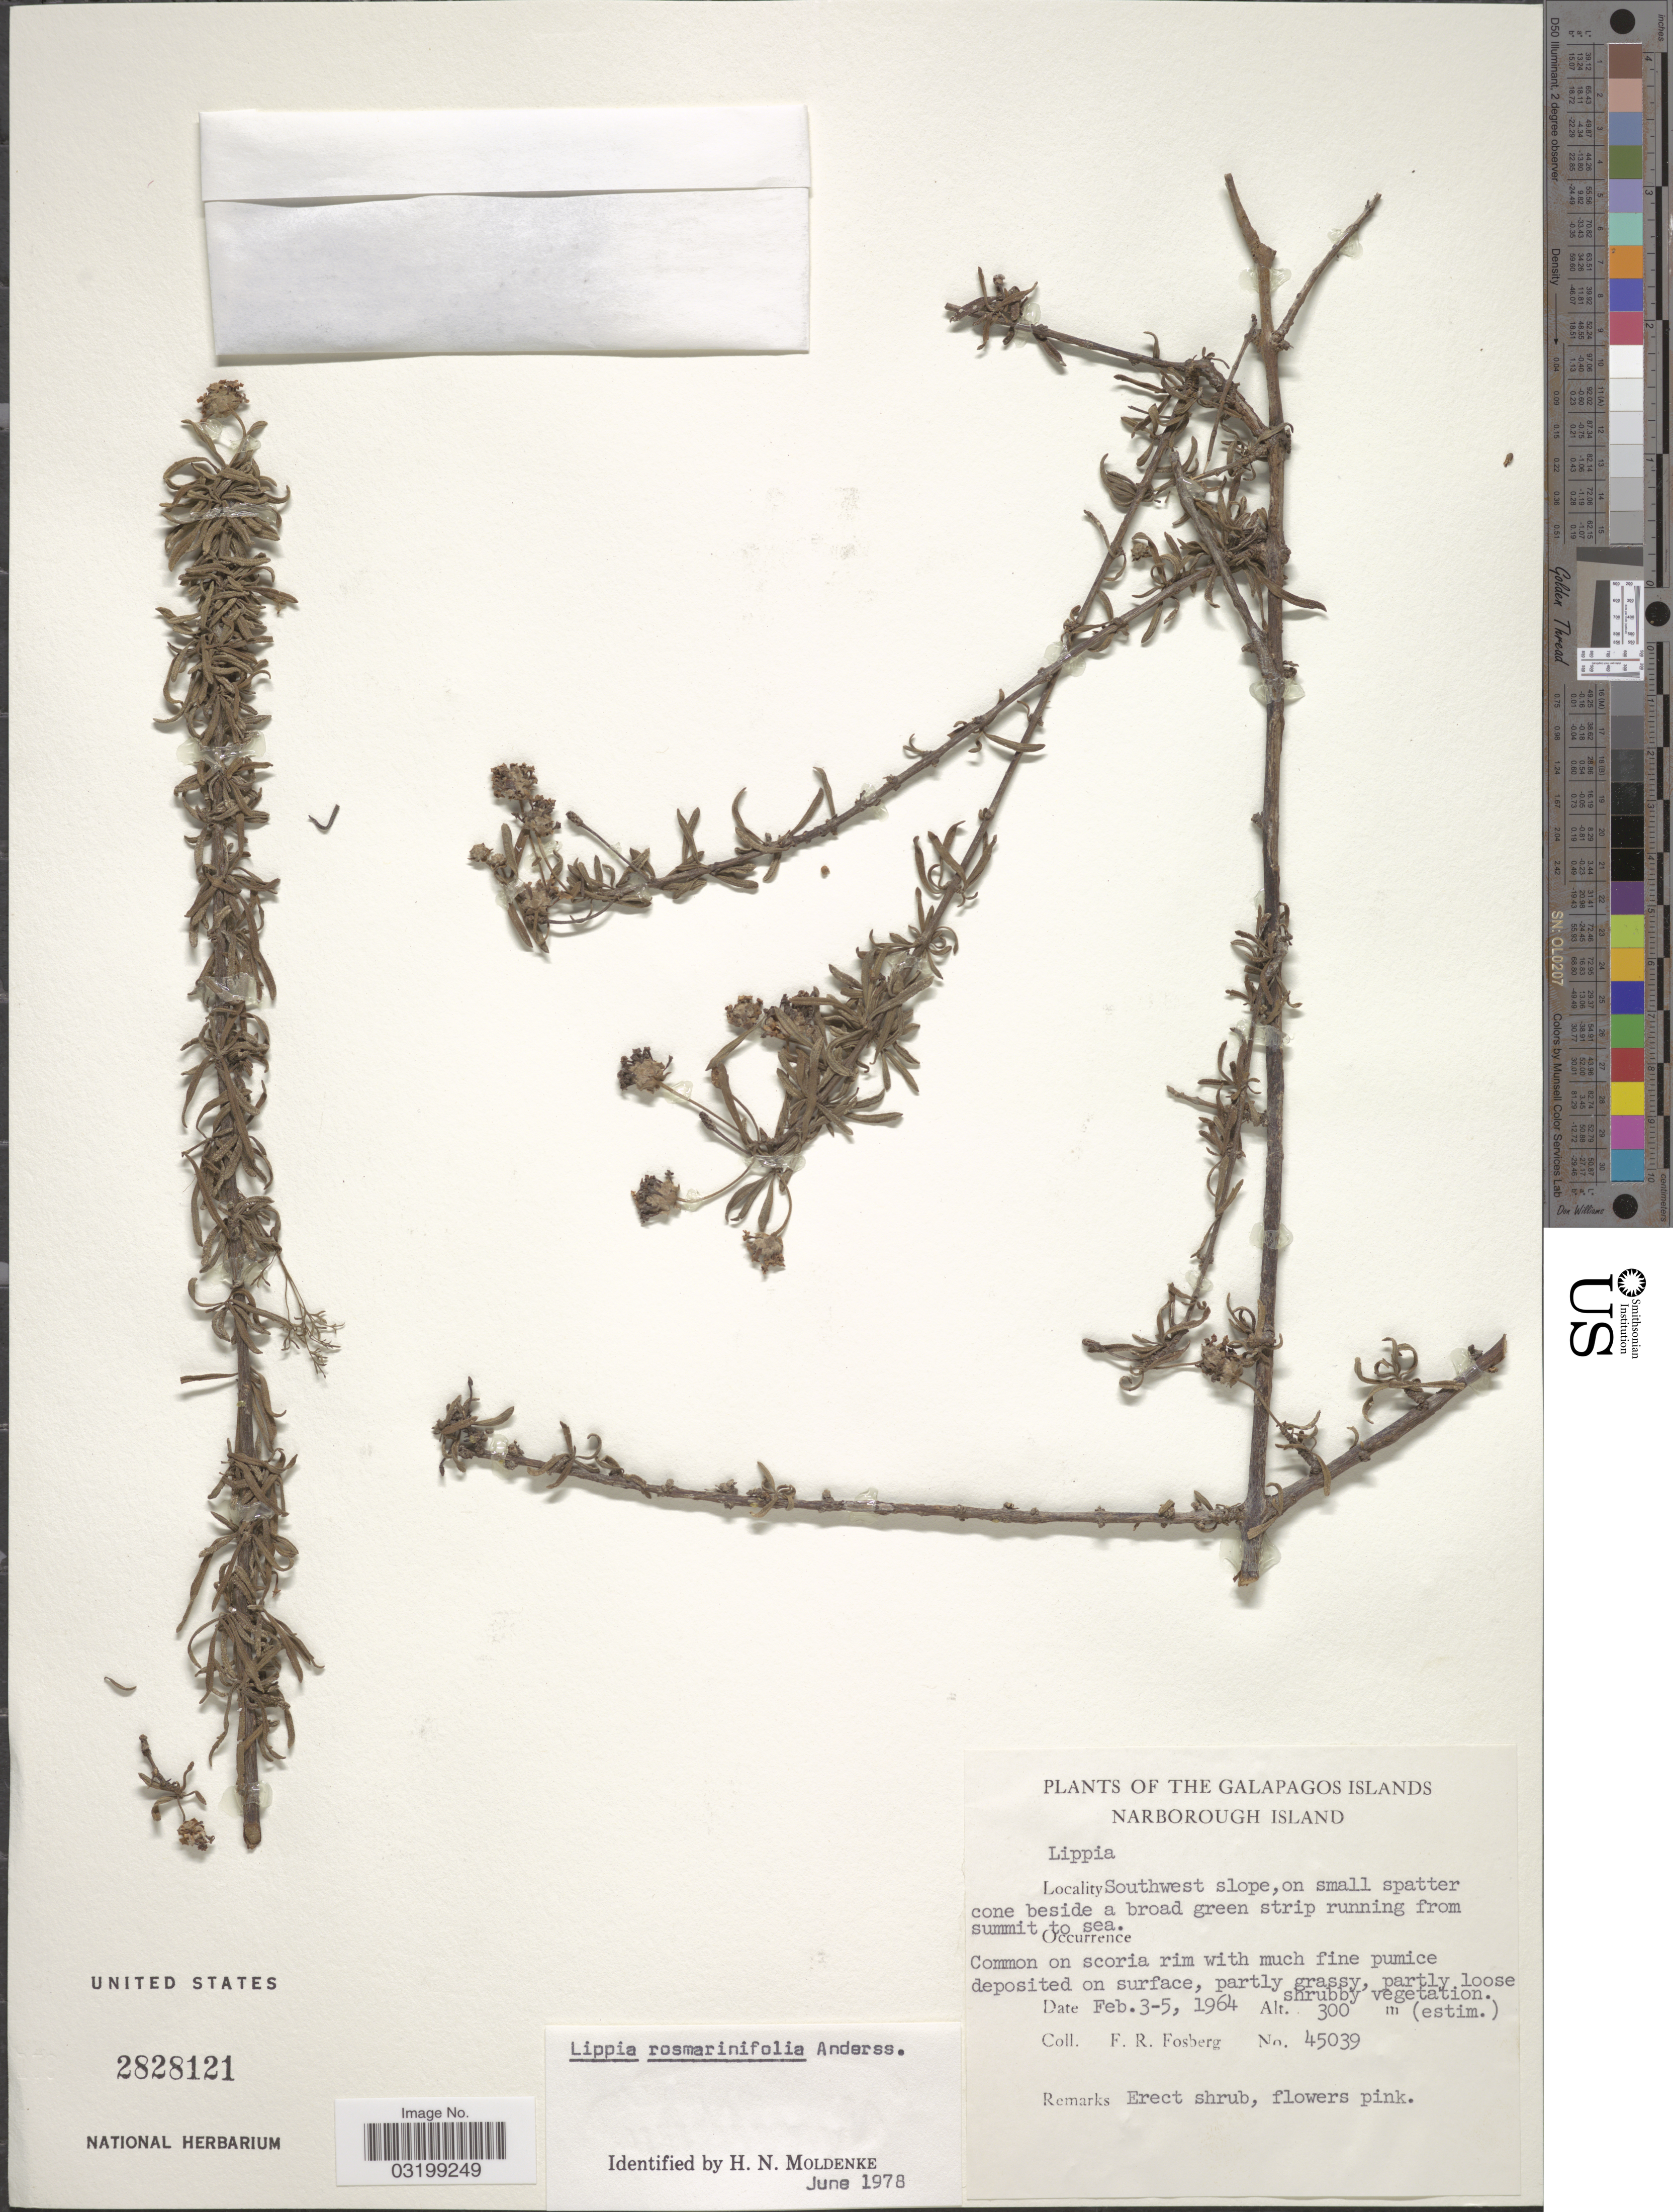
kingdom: Plantae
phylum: Tracheophyta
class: Magnoliopsida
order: Lamiales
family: Verbenaceae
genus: Lippia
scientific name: Lippia rosmarinifolia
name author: Andersson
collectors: F. R. Fosberg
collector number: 45039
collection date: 1964-02-03/1964-02-05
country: Ecuador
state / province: Colón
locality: Galapagos Islands. Narborough Island. Southwest slope, on small spatter cone beside a broad green strip running from summit to sea.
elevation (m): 300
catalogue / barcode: US 2828121